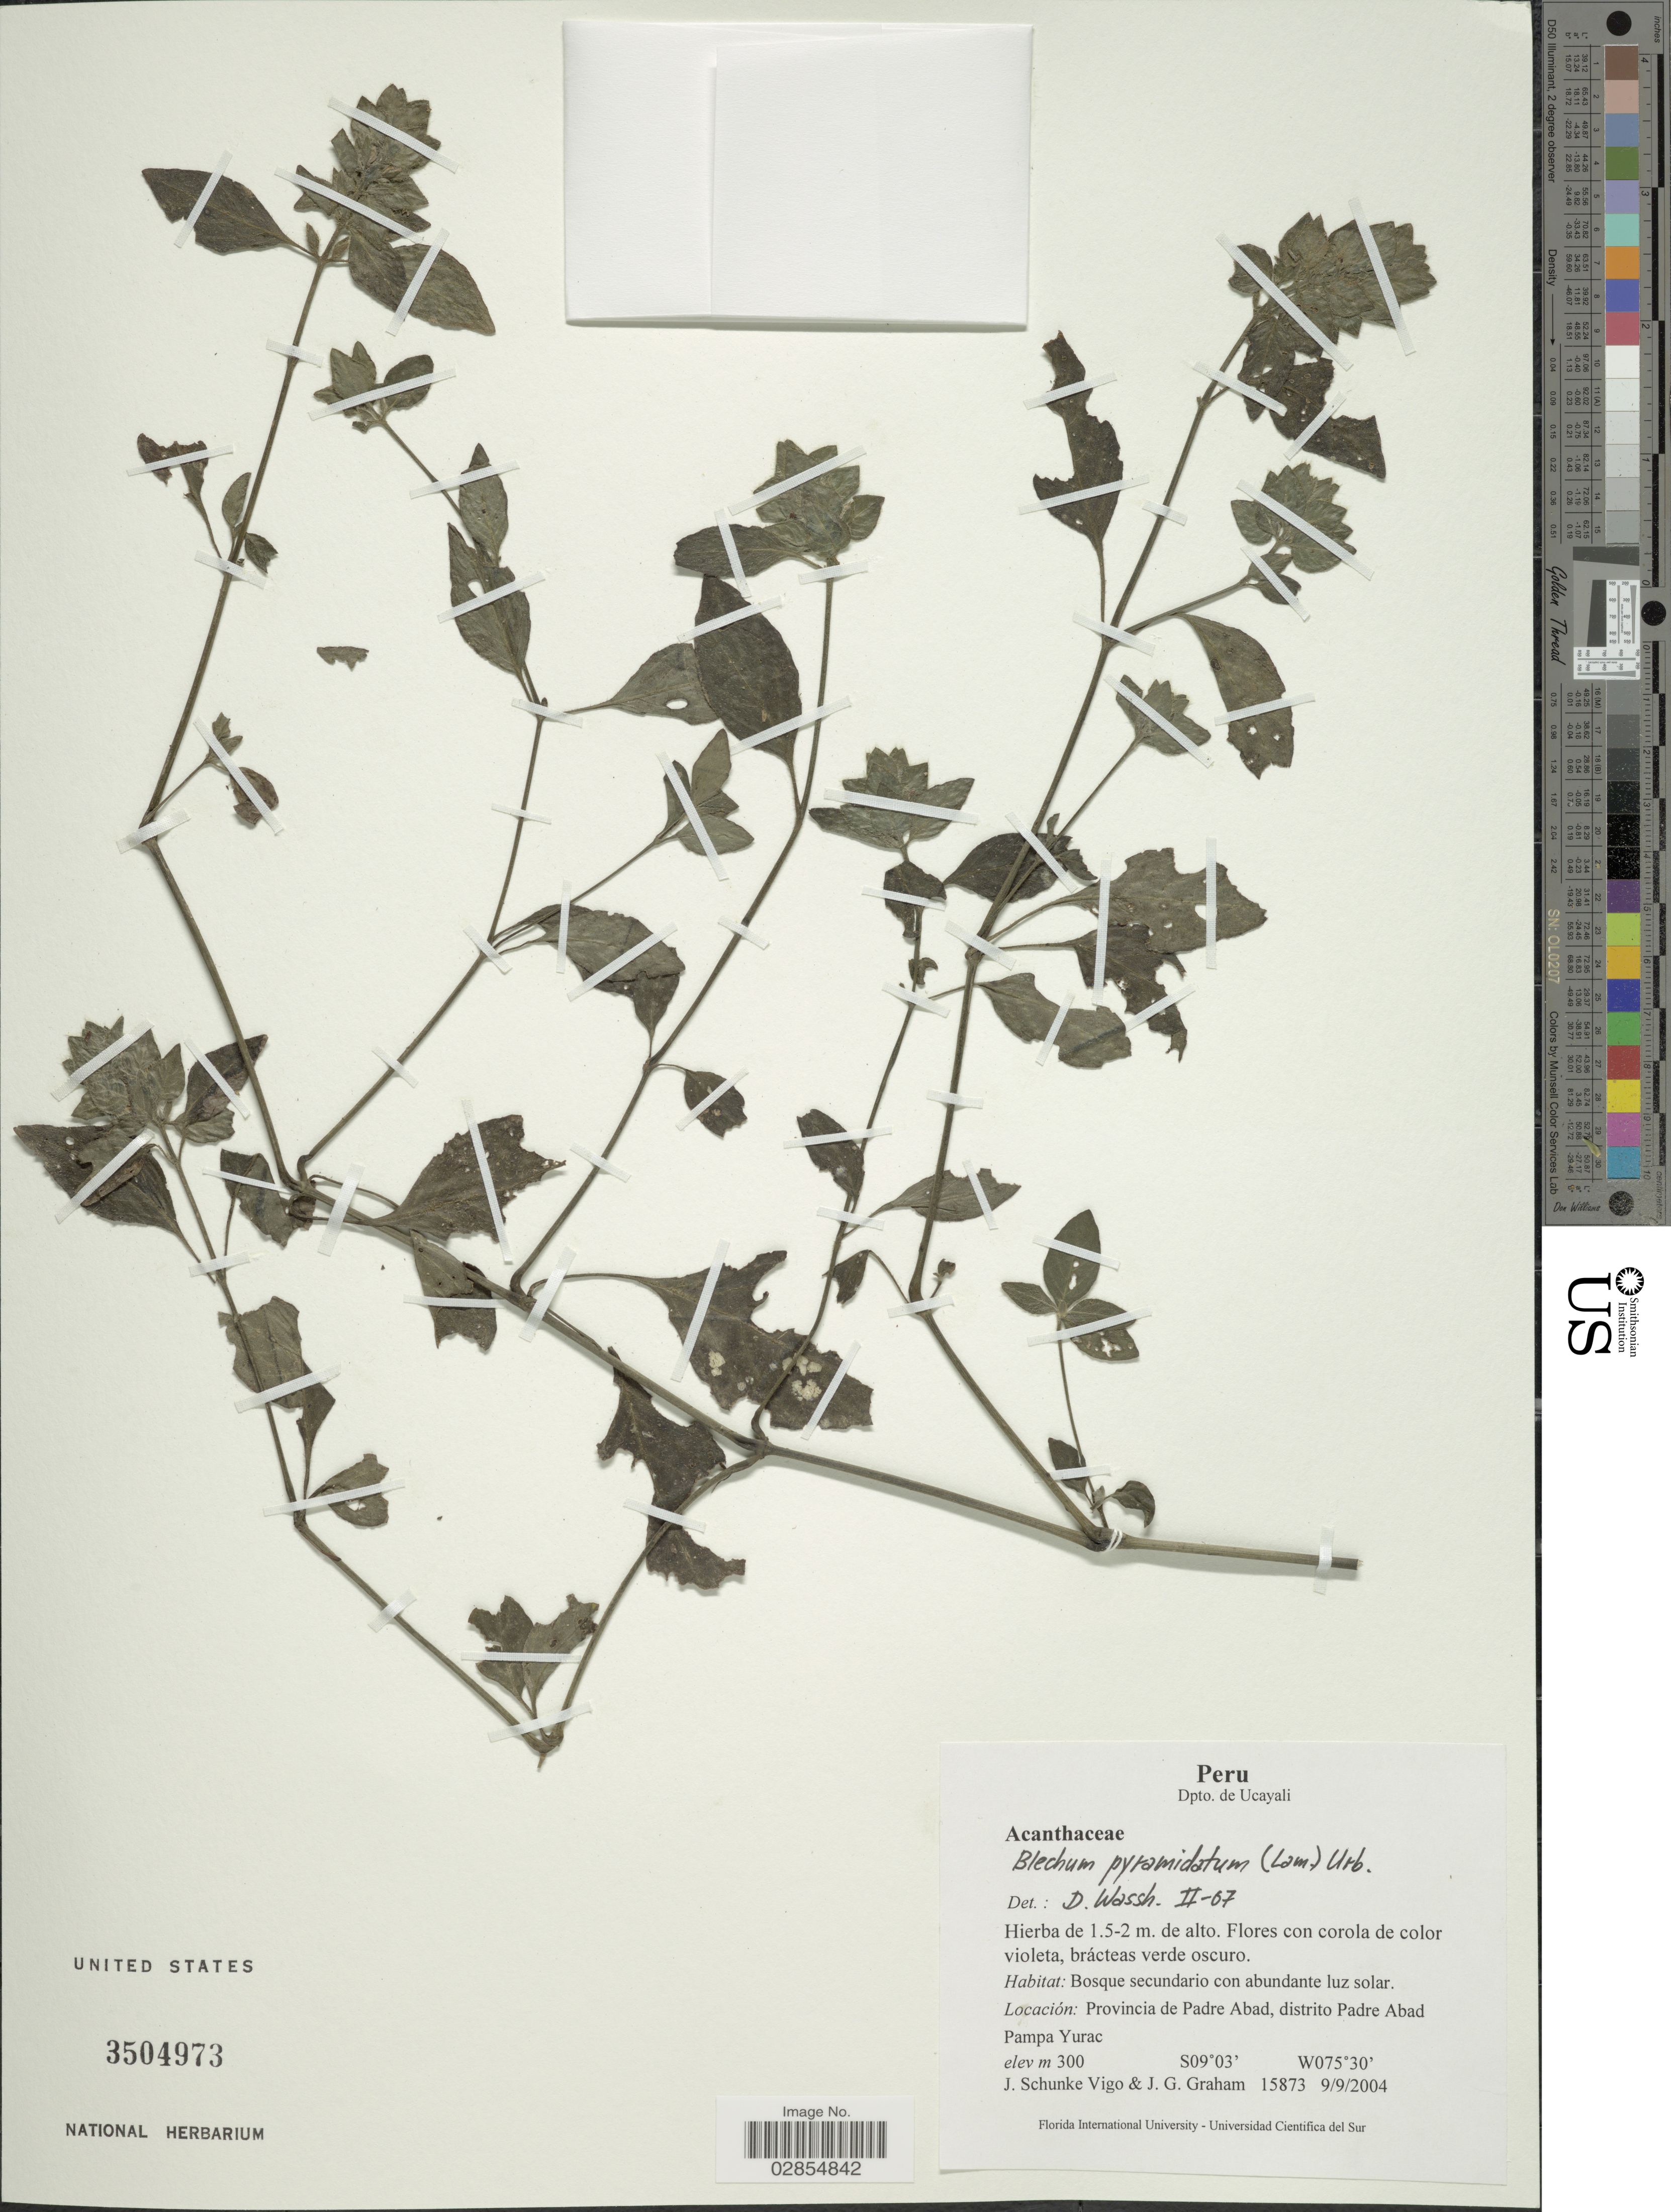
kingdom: Plantae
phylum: Tracheophyta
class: Magnoliopsida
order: Lamiales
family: Acanthaceae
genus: Blechum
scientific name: Blechum brownei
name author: Juss.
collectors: J. Schunke Vigo & J. Graham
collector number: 15873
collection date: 2004-09-09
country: Peru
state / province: Ucayali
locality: Dpto. de Ucayali. Provincia de Padre Abad, distrito Padre Abad Pampa Yurac.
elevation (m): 300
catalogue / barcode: US 3504973